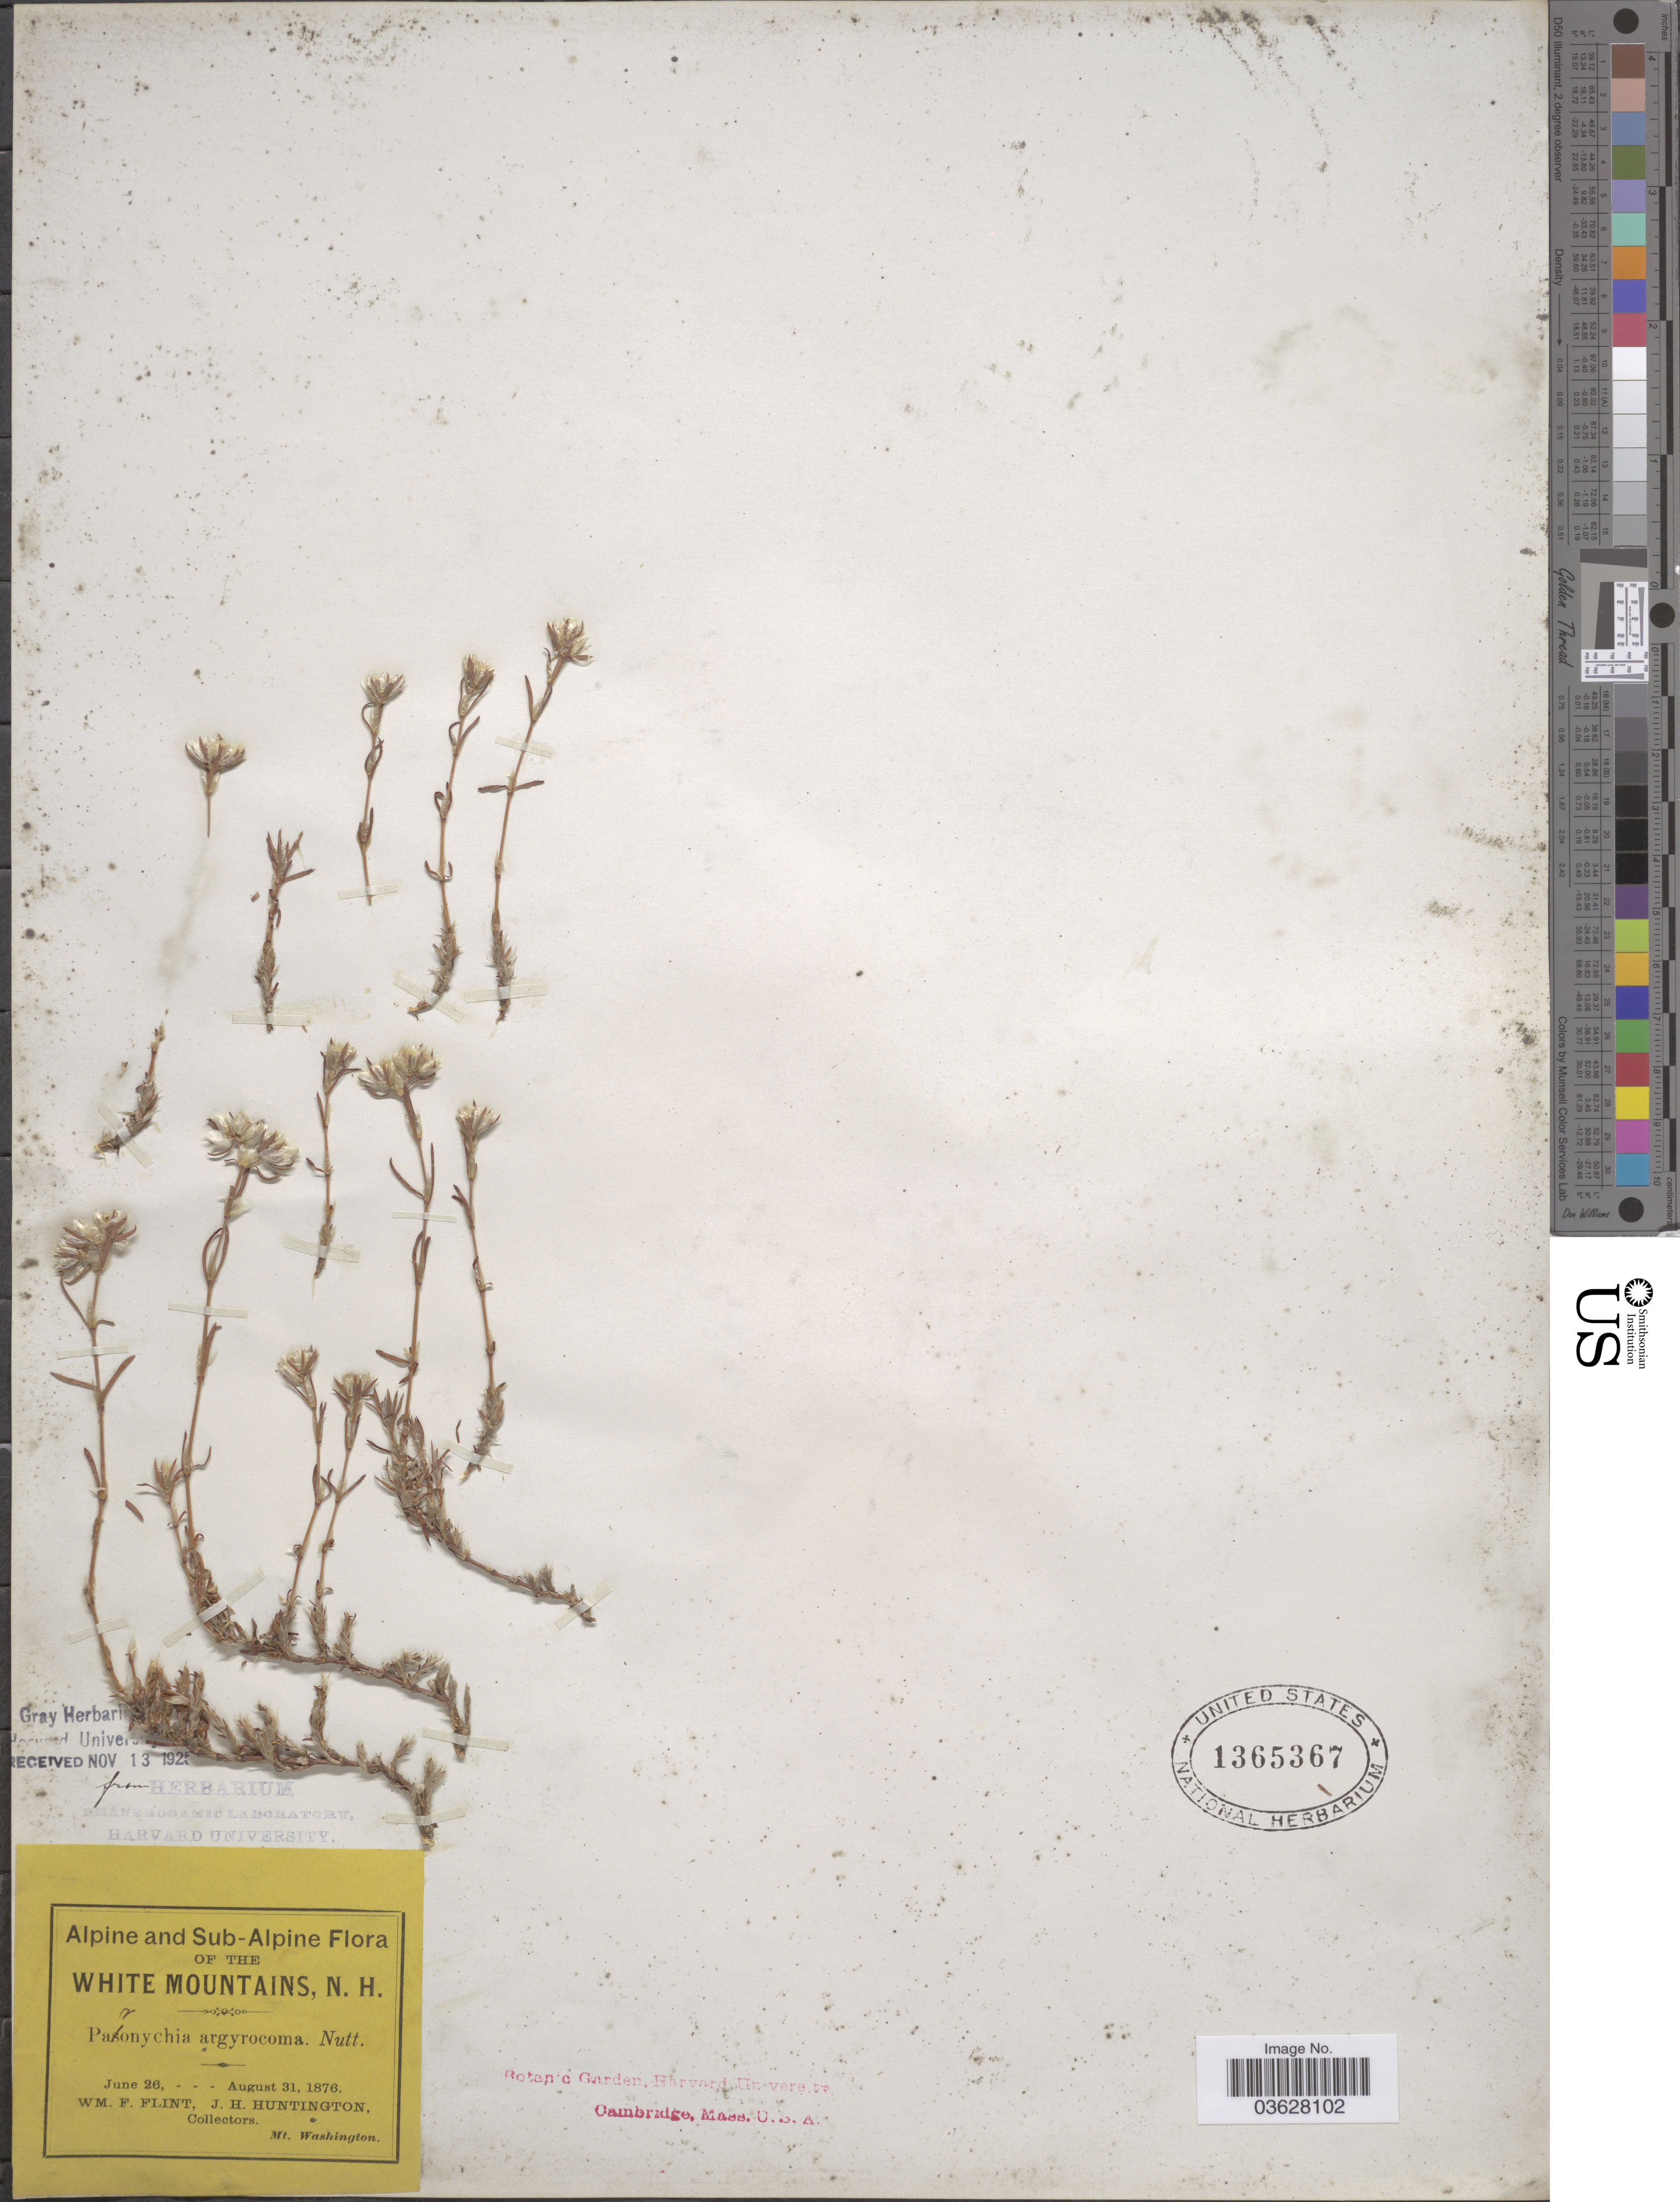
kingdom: Plantae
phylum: Tracheophyta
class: Magnoliopsida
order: Caryophyllales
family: Caryophyllaceae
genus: Paronychia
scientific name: Paronychia argyrocoma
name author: (Michx.) Nutt.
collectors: W. Flint & J. Huntington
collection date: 1876-06-26/1876-08-31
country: United States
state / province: New Hampshire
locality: White Mountains. Mt. Washington.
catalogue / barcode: US 1365367